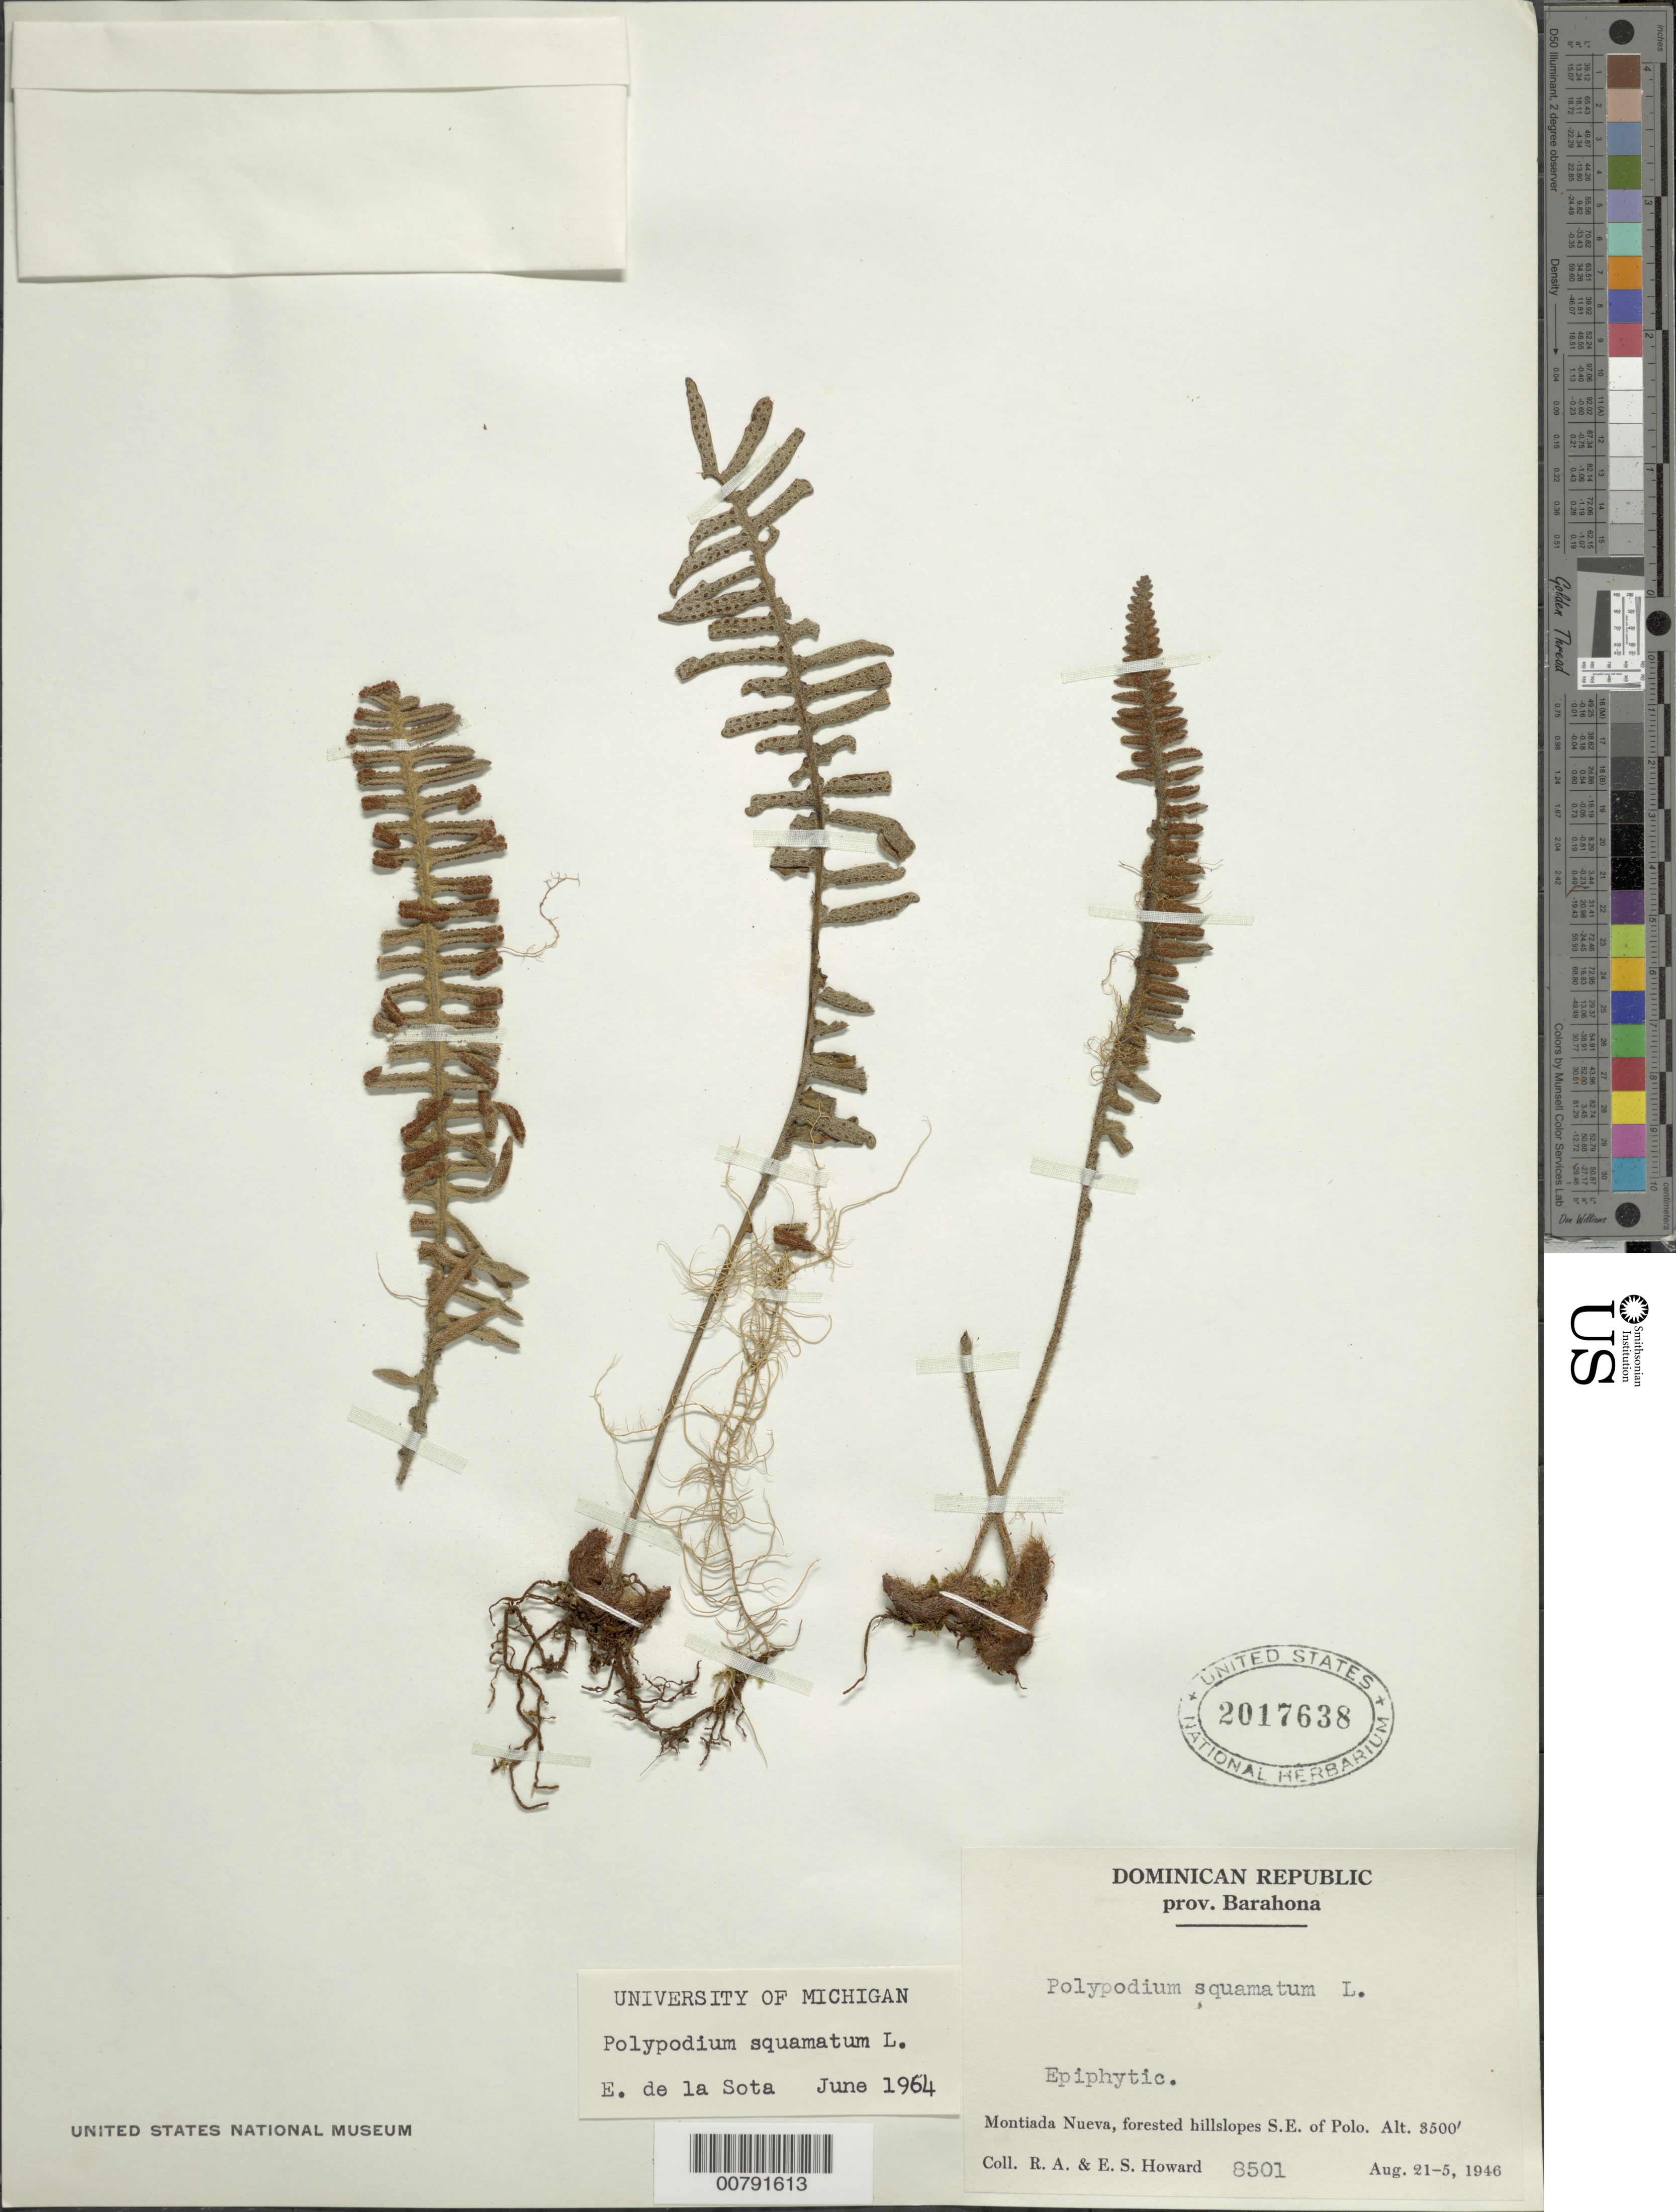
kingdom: Plantae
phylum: Tracheophyta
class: Polypodiopsida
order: Polypodiales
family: Polypodiaceae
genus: Pleopeltis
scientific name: Pleopeltis squamata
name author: (L.) J. Sm.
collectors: R. A. Howard & E. S. Howard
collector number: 8501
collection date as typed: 21 Aug 1946 25 Aug 1946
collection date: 1946-08-21/1946-08-25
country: Dominican Republic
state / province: Barahona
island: Hispaniola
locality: Montiada Nueva, SE of Polo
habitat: Forested hillslopes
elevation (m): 1067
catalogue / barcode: US 2017638